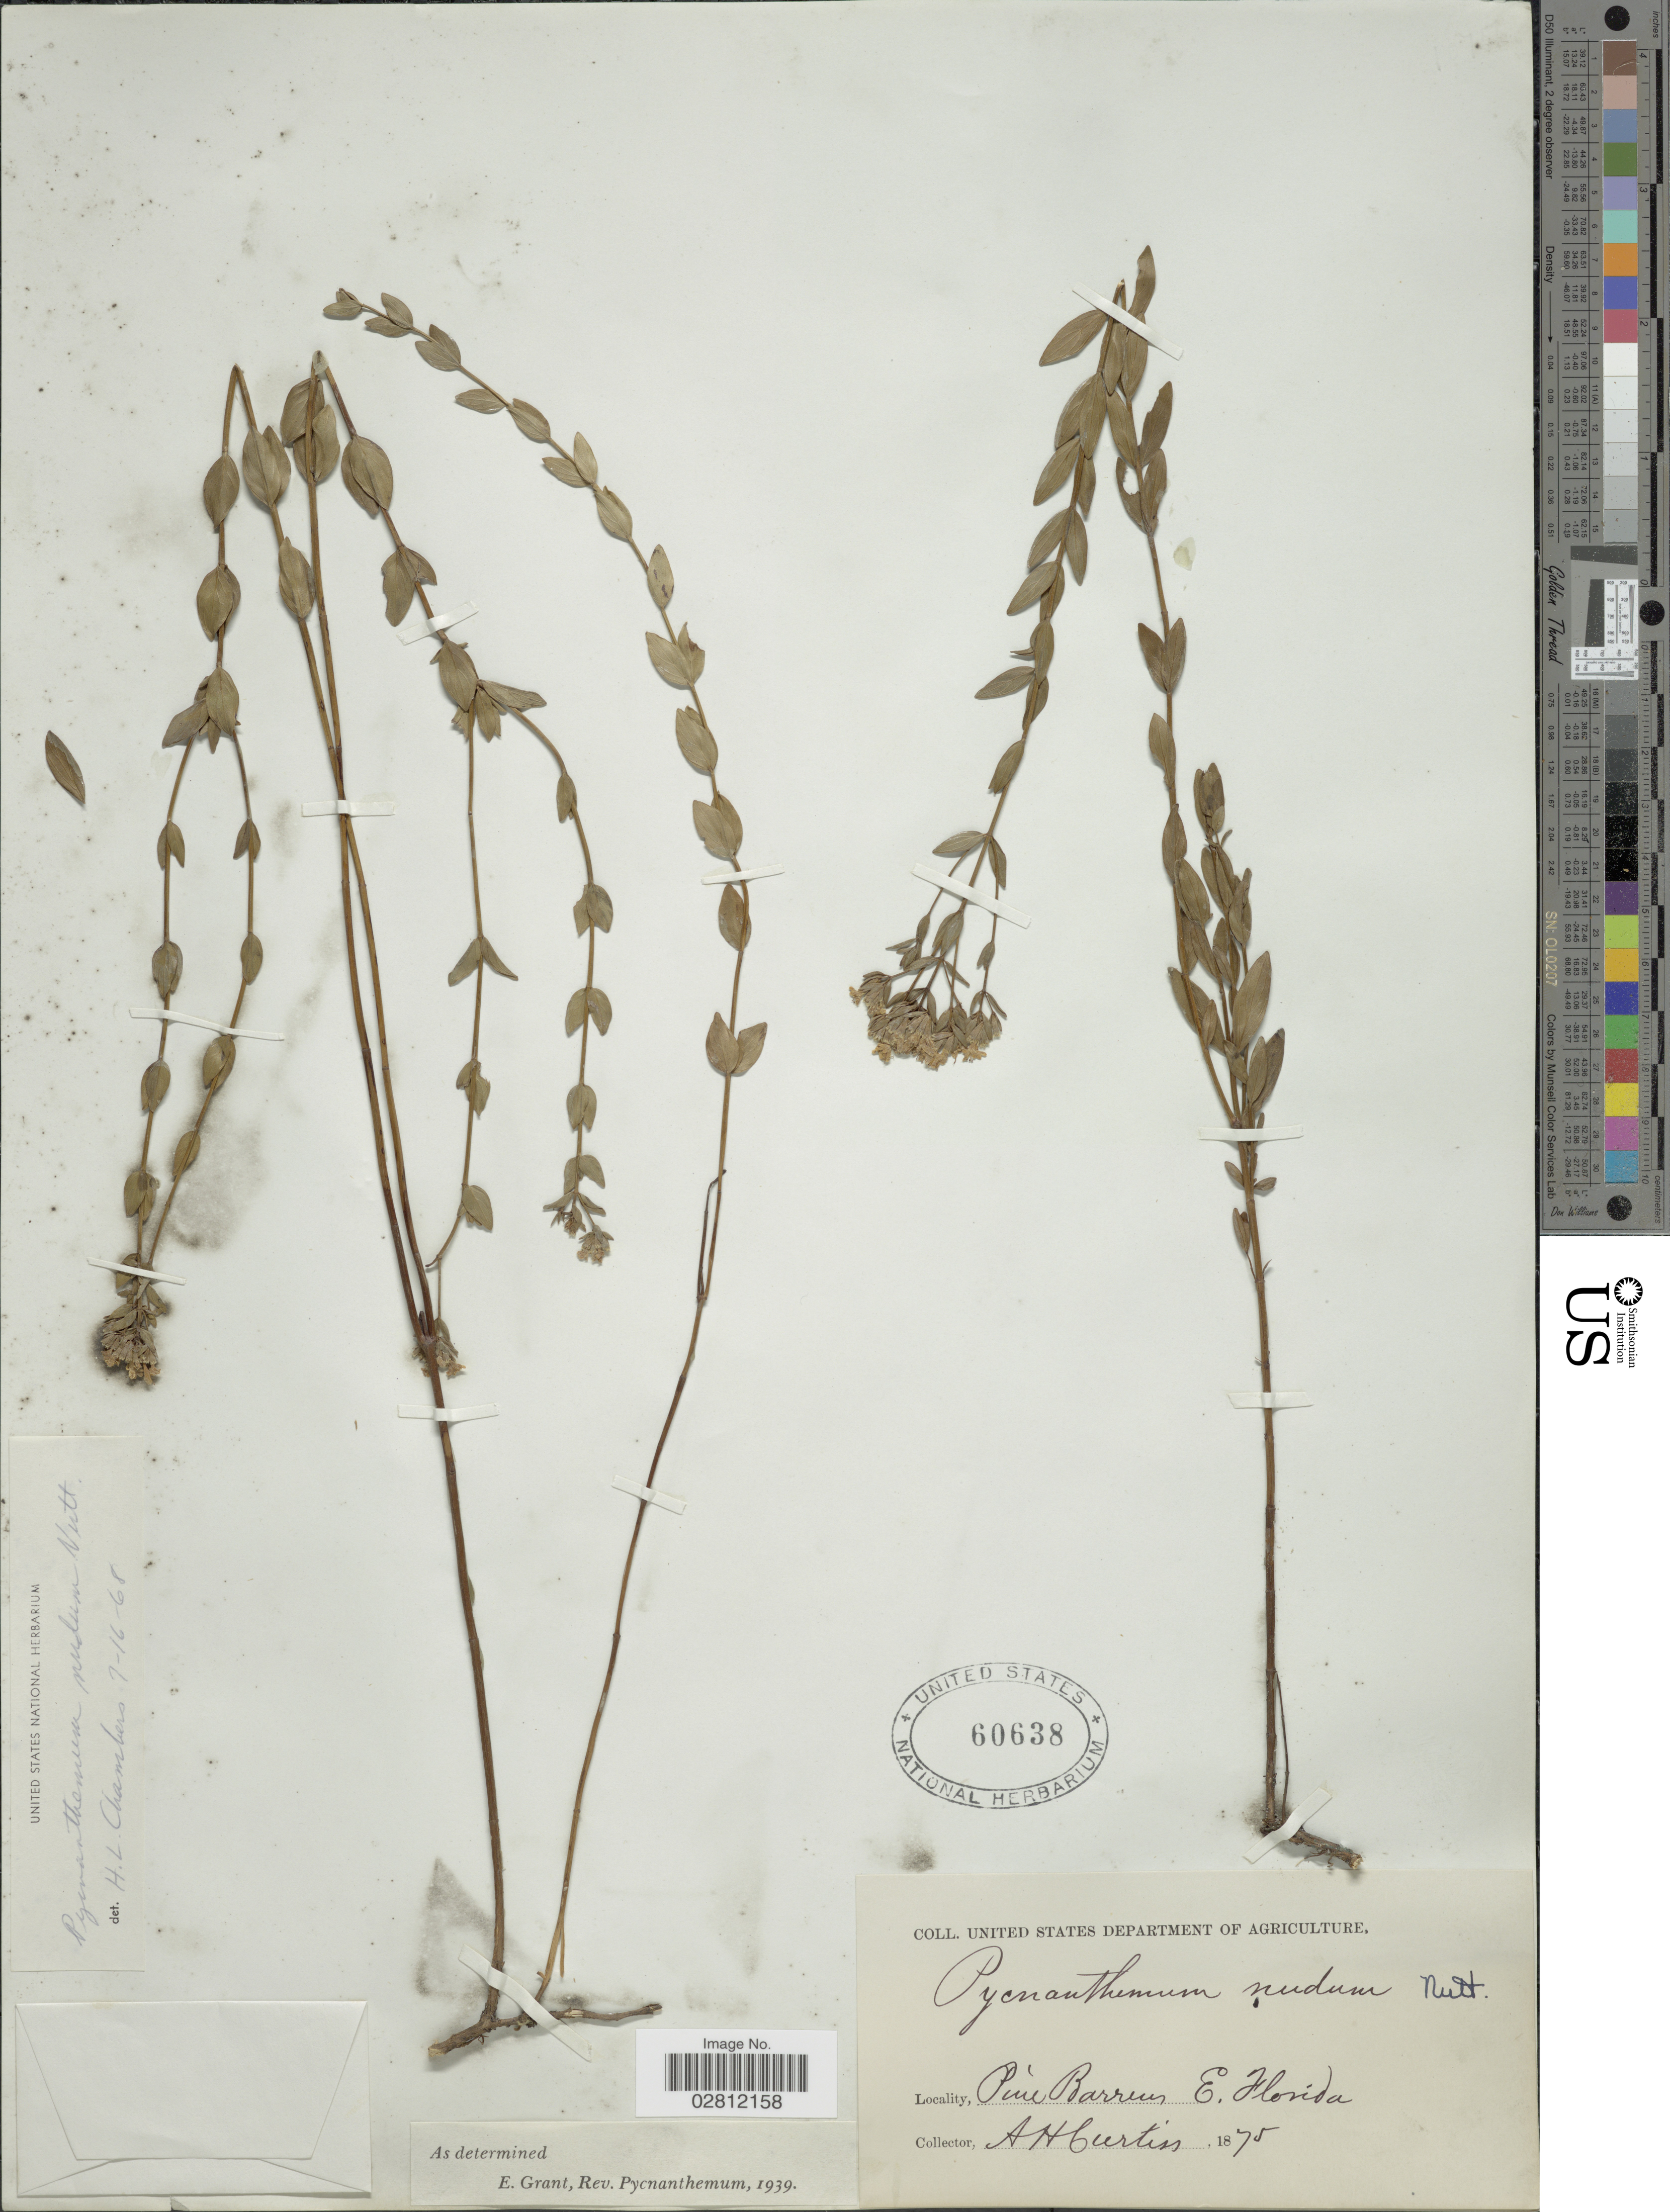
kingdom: Plantae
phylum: Tracheophyta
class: Magnoliopsida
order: Lamiales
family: Lamiaceae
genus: Pycnanthemum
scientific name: Pycnanthemum nudum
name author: Nutt.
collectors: A. H. Curtiss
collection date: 1875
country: United States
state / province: Florida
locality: Pine Barren, E. Florida.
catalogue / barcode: US 60638